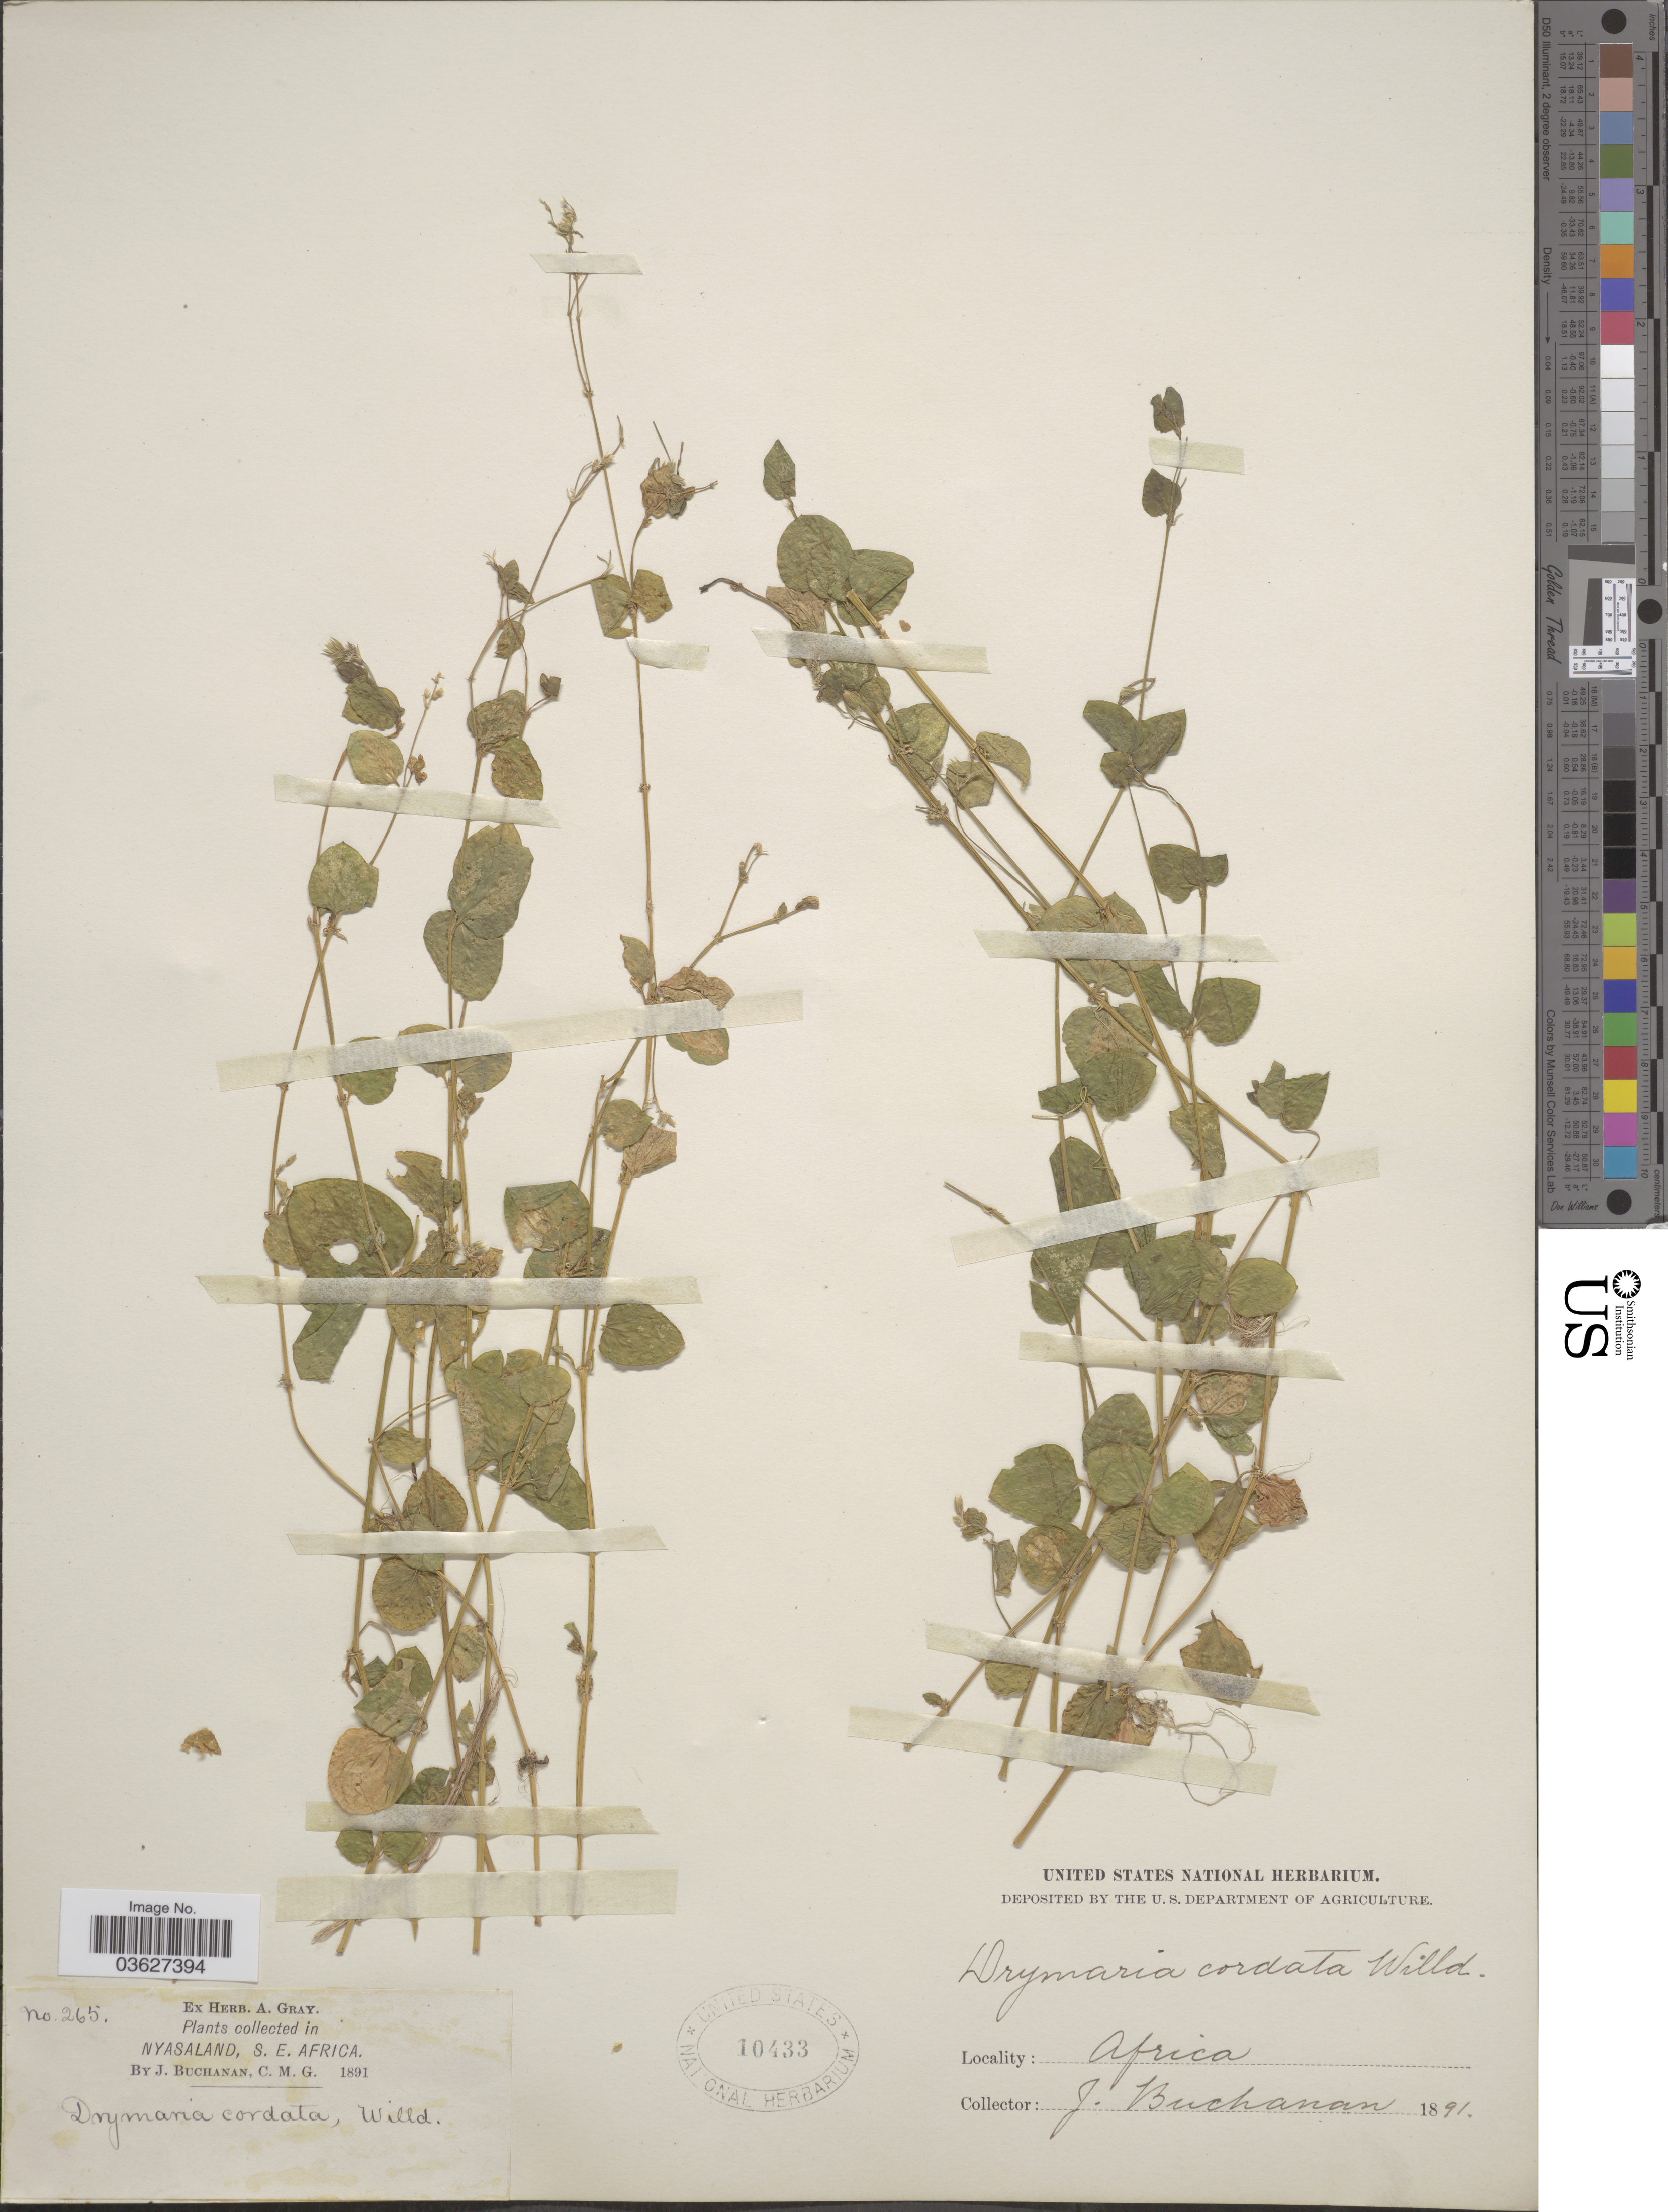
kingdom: Plantae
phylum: Tracheophyta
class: Magnoliopsida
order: Caryophyllales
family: Caryophyllaceae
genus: Drymaria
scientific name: Drymaria cordata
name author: (L.) Willd. ex Schult.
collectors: J. Buchanan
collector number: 265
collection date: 1891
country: Malawi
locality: Nyasaland, S. E. Africa.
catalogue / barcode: US 10433